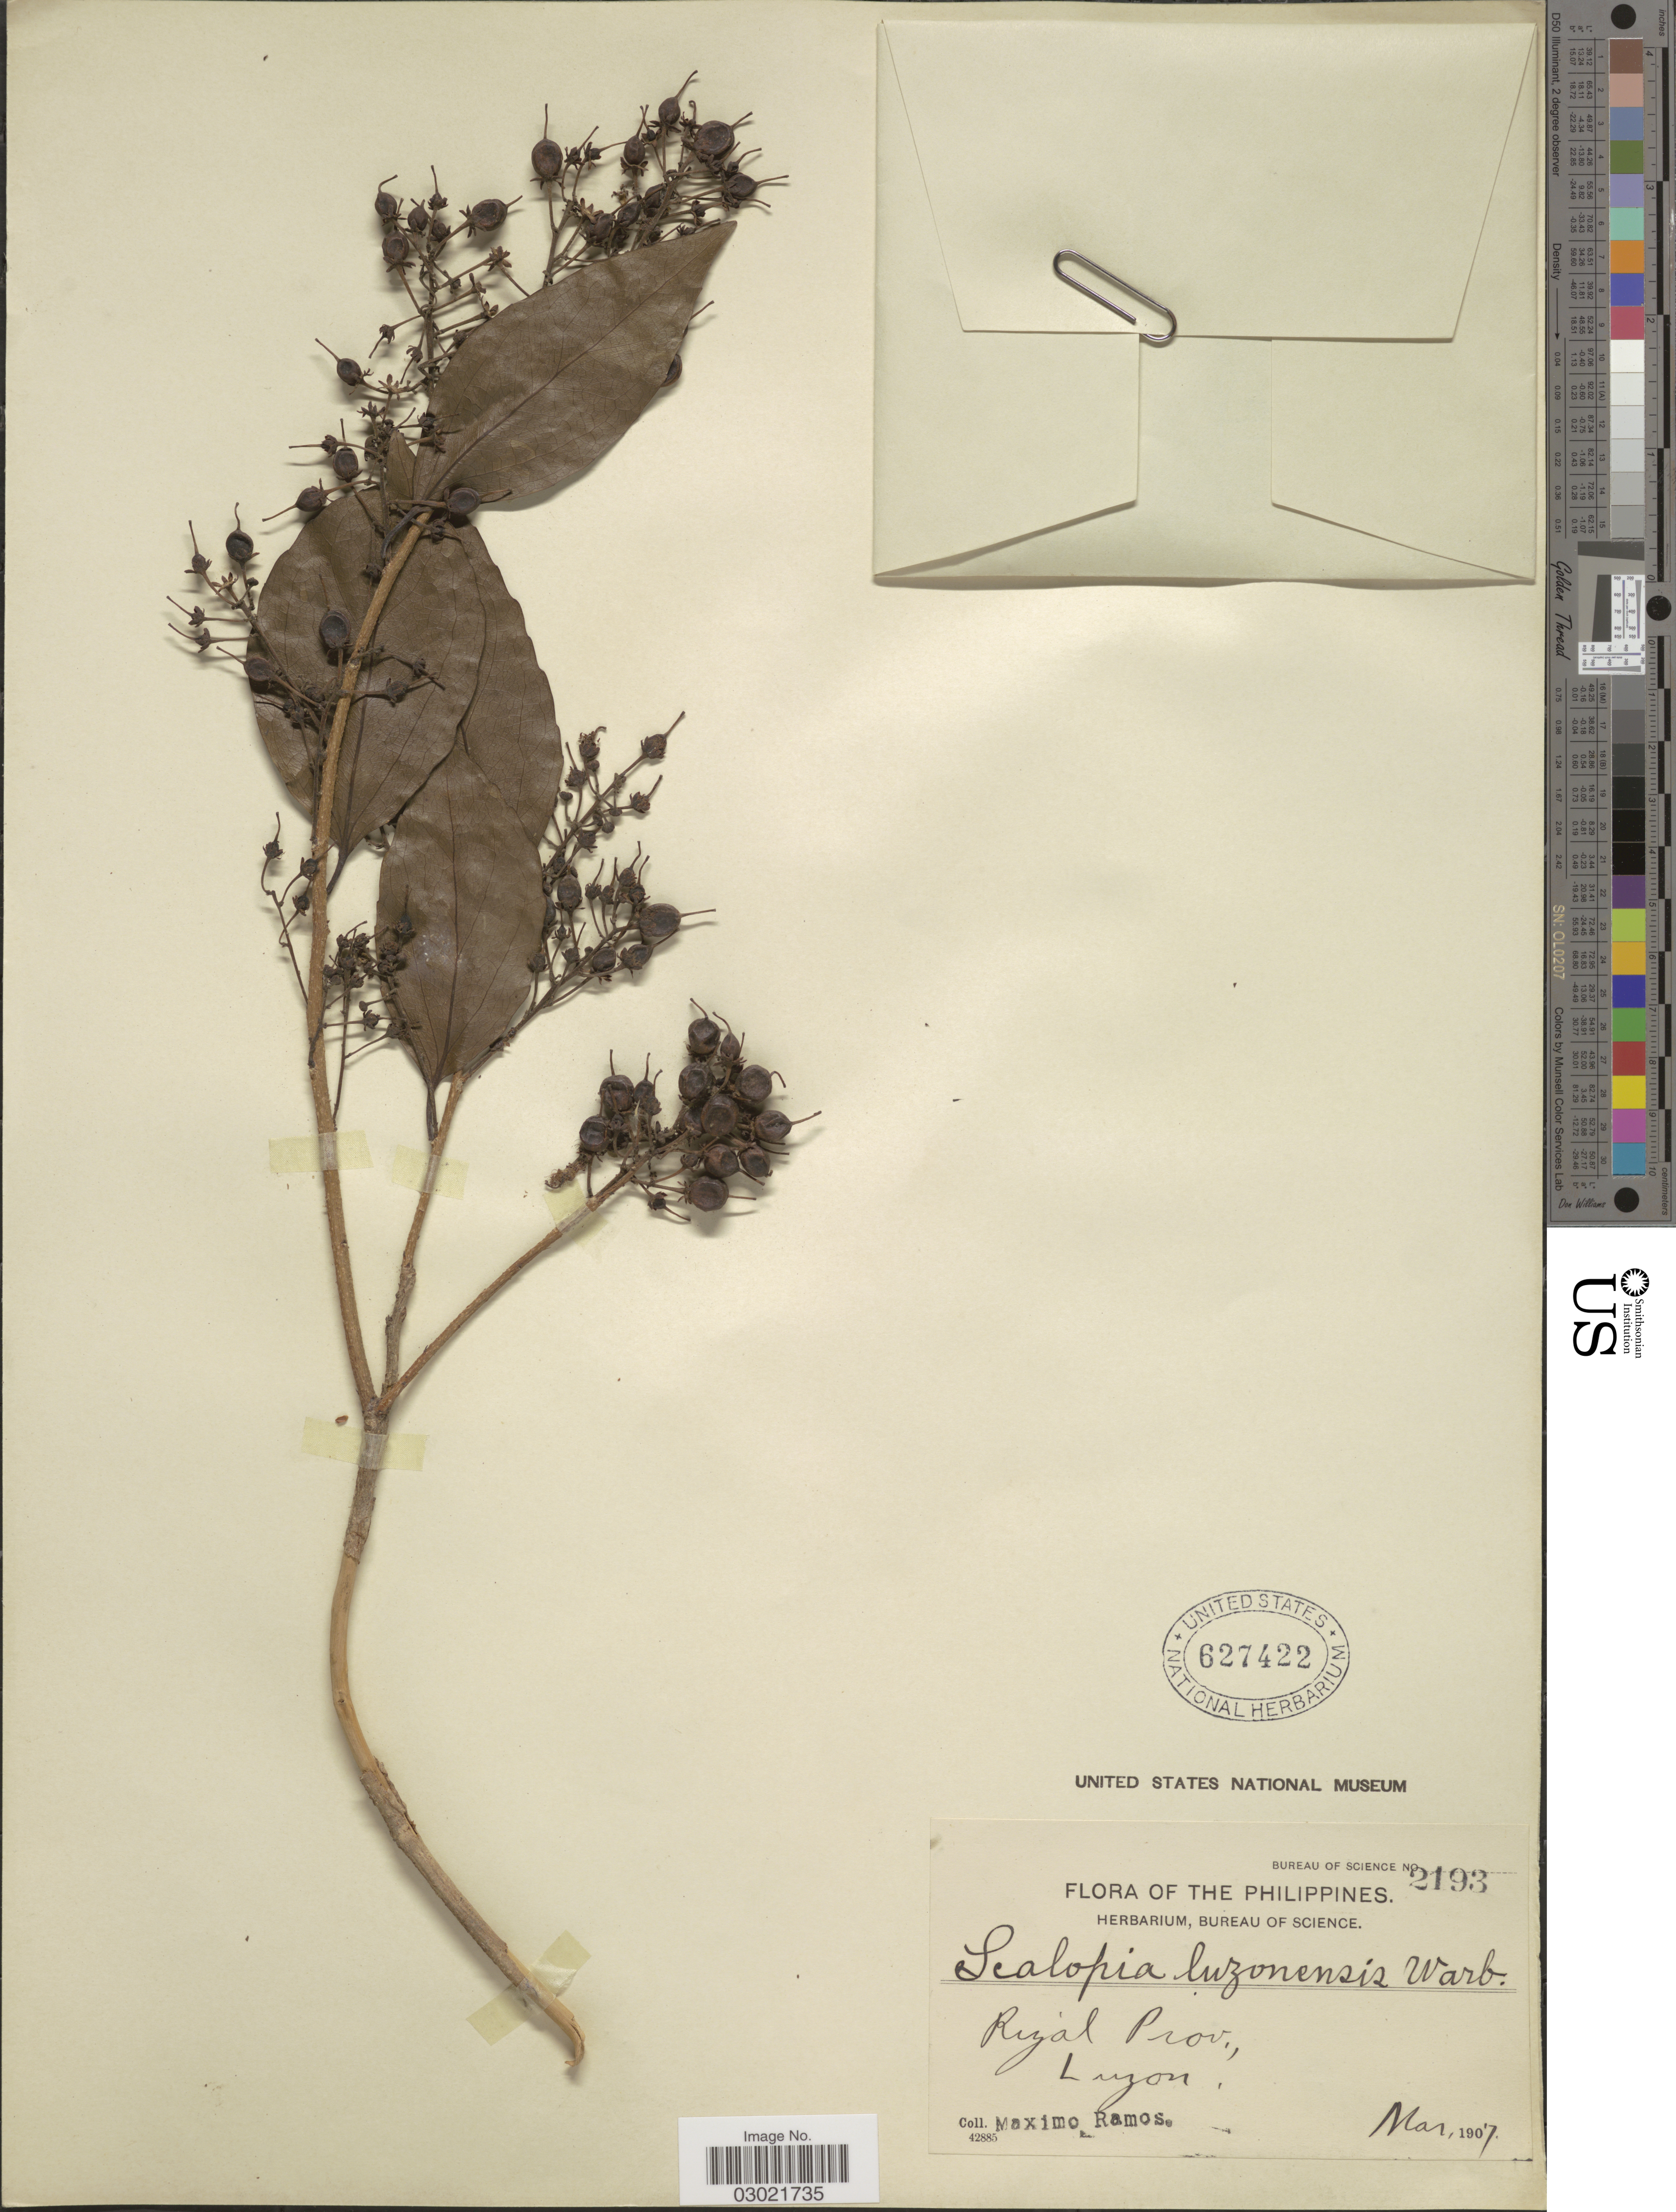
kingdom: Plantae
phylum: Tracheophyta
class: Magnoliopsida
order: Malpighiales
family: Salicaceae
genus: Scolopia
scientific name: Scolopia luzonensis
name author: (C. Presl) Warb.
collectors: M. Ramos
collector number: Bureau of Science 2193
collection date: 1907-03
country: Philippines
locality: Rizal Prov., Luzon.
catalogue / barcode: US 627422